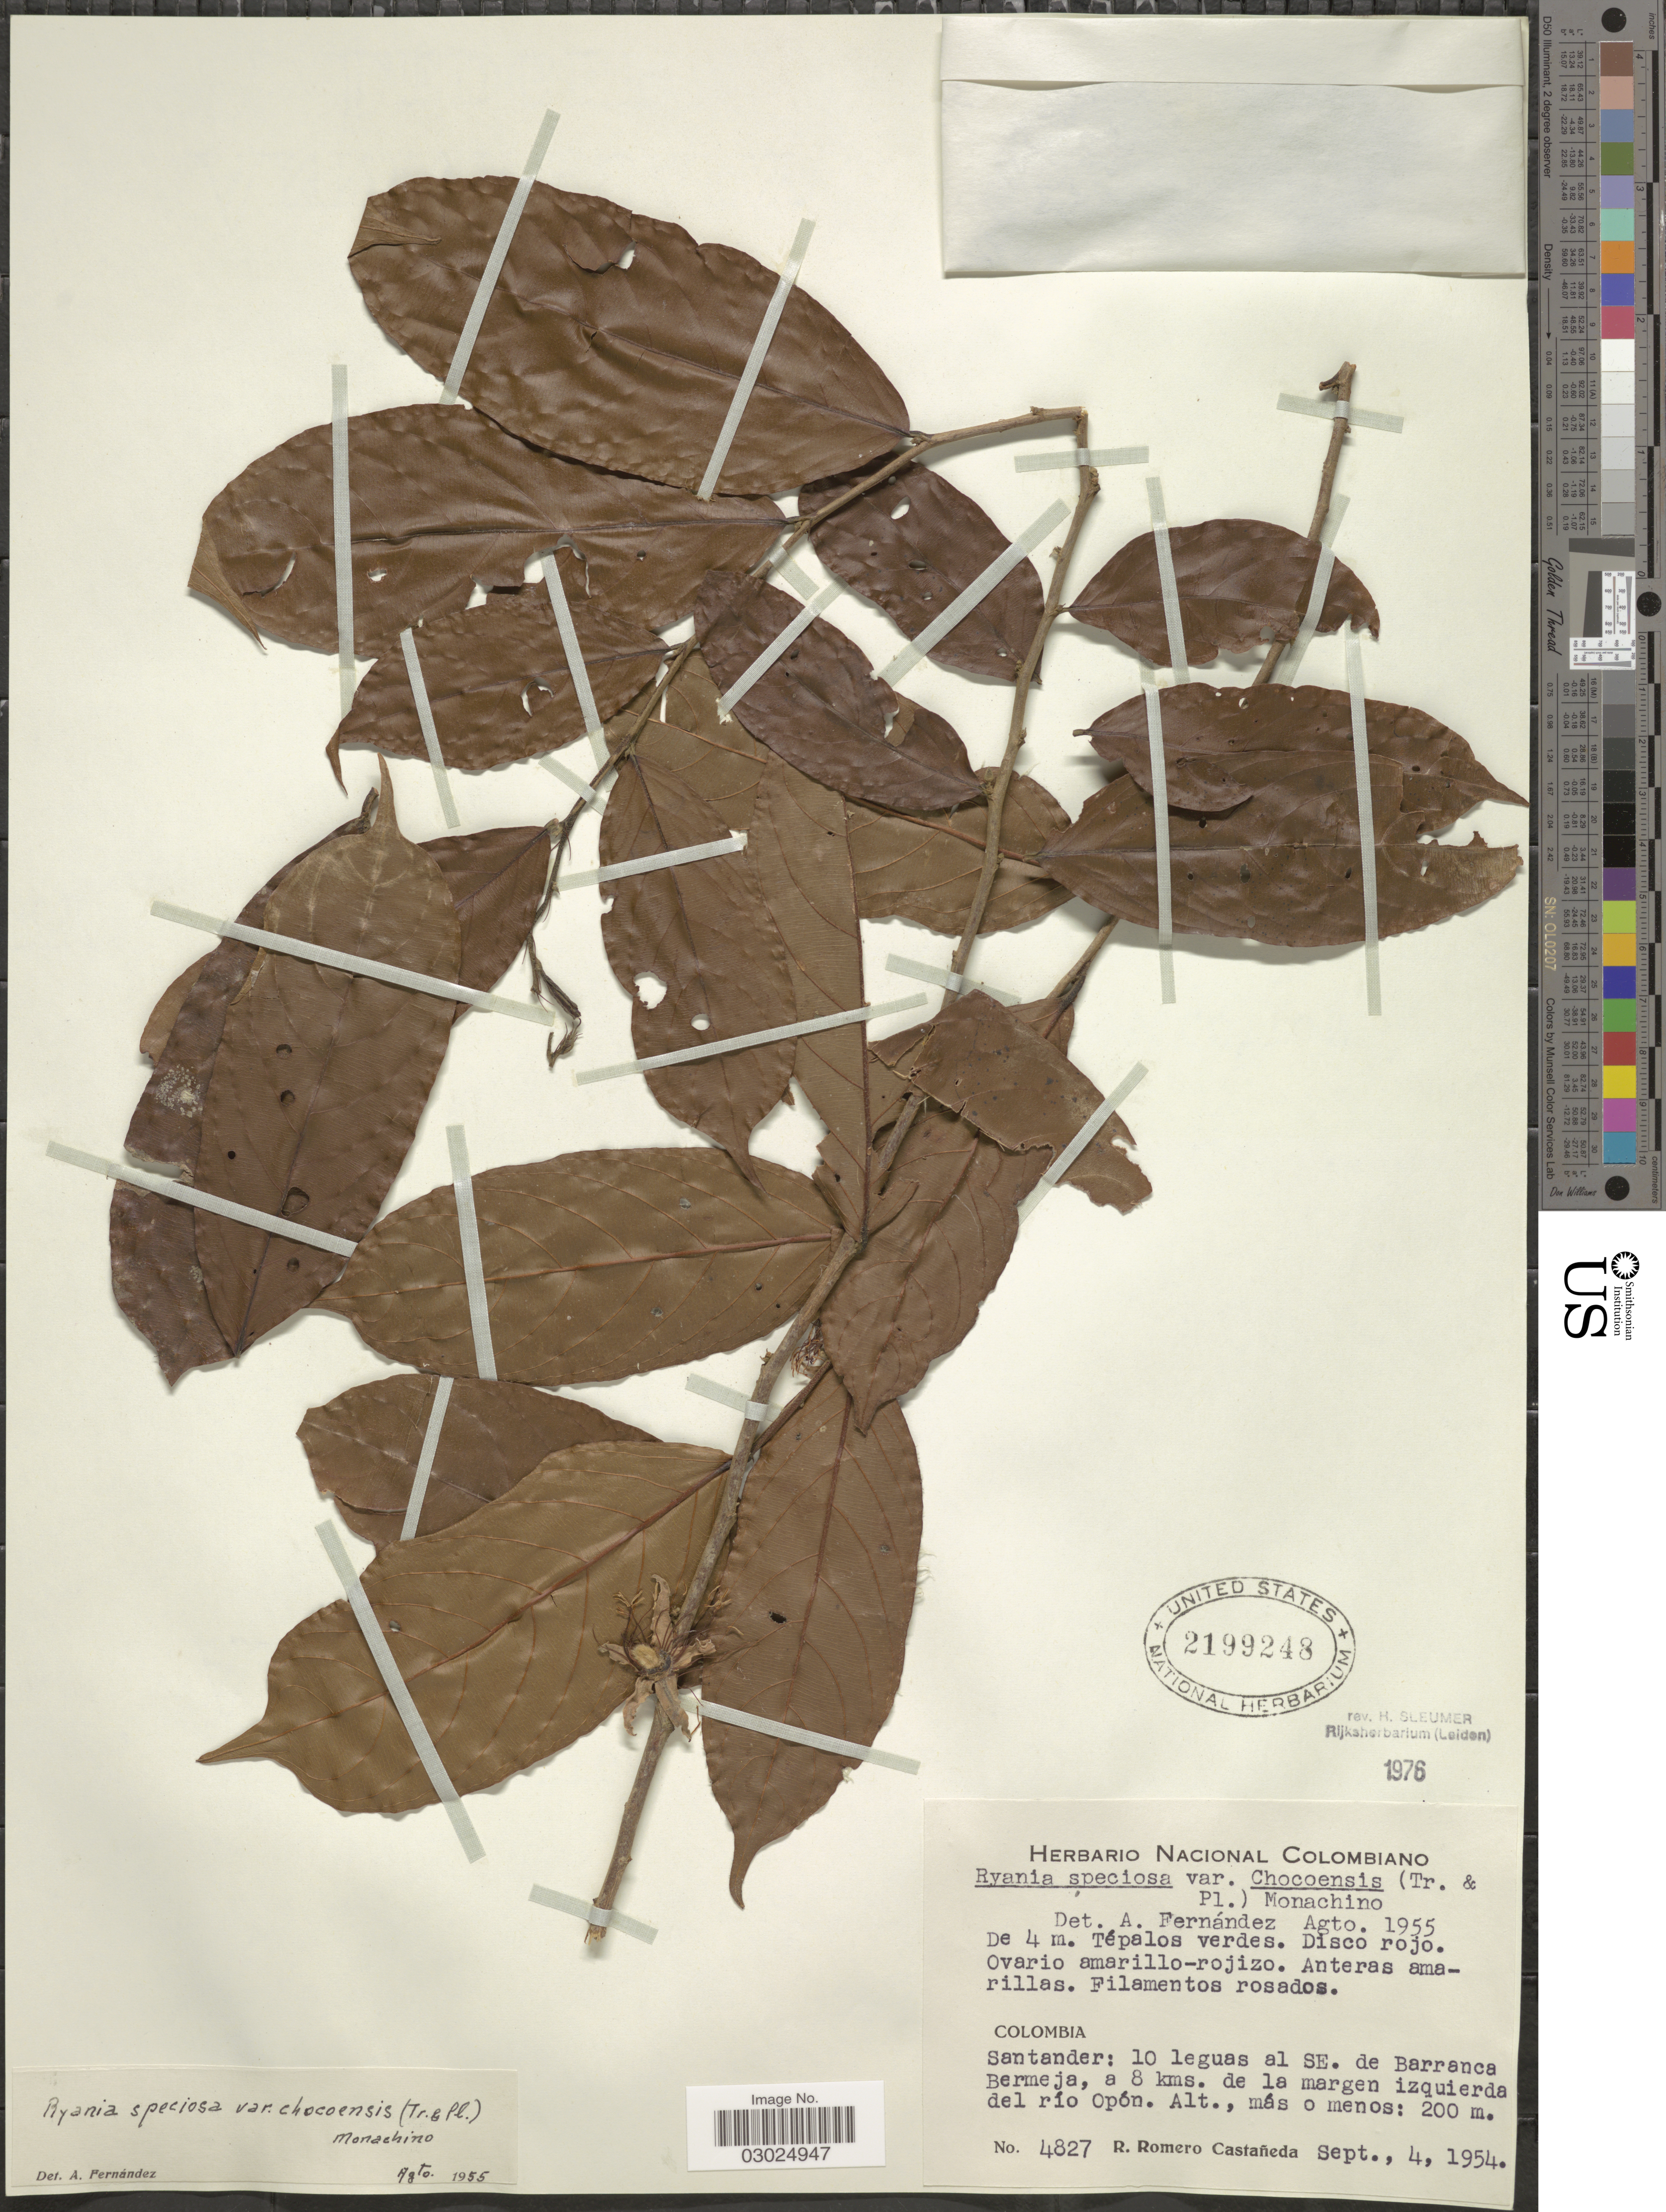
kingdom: Plantae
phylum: Tracheophyta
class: Magnoliopsida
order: Malpighiales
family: Salicaceae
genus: Ryania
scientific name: Ryania speciosa var. chocoensis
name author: (Triana & Planch.) Monach.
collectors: R. Romero Castañeda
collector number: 4827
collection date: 1954-09-04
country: Colombia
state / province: Santander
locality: Santander: 10 leguas al SE. de Barranca Bermeja, a 8 kms. de la margen izquierda del río Opón.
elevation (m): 200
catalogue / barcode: US 2199248